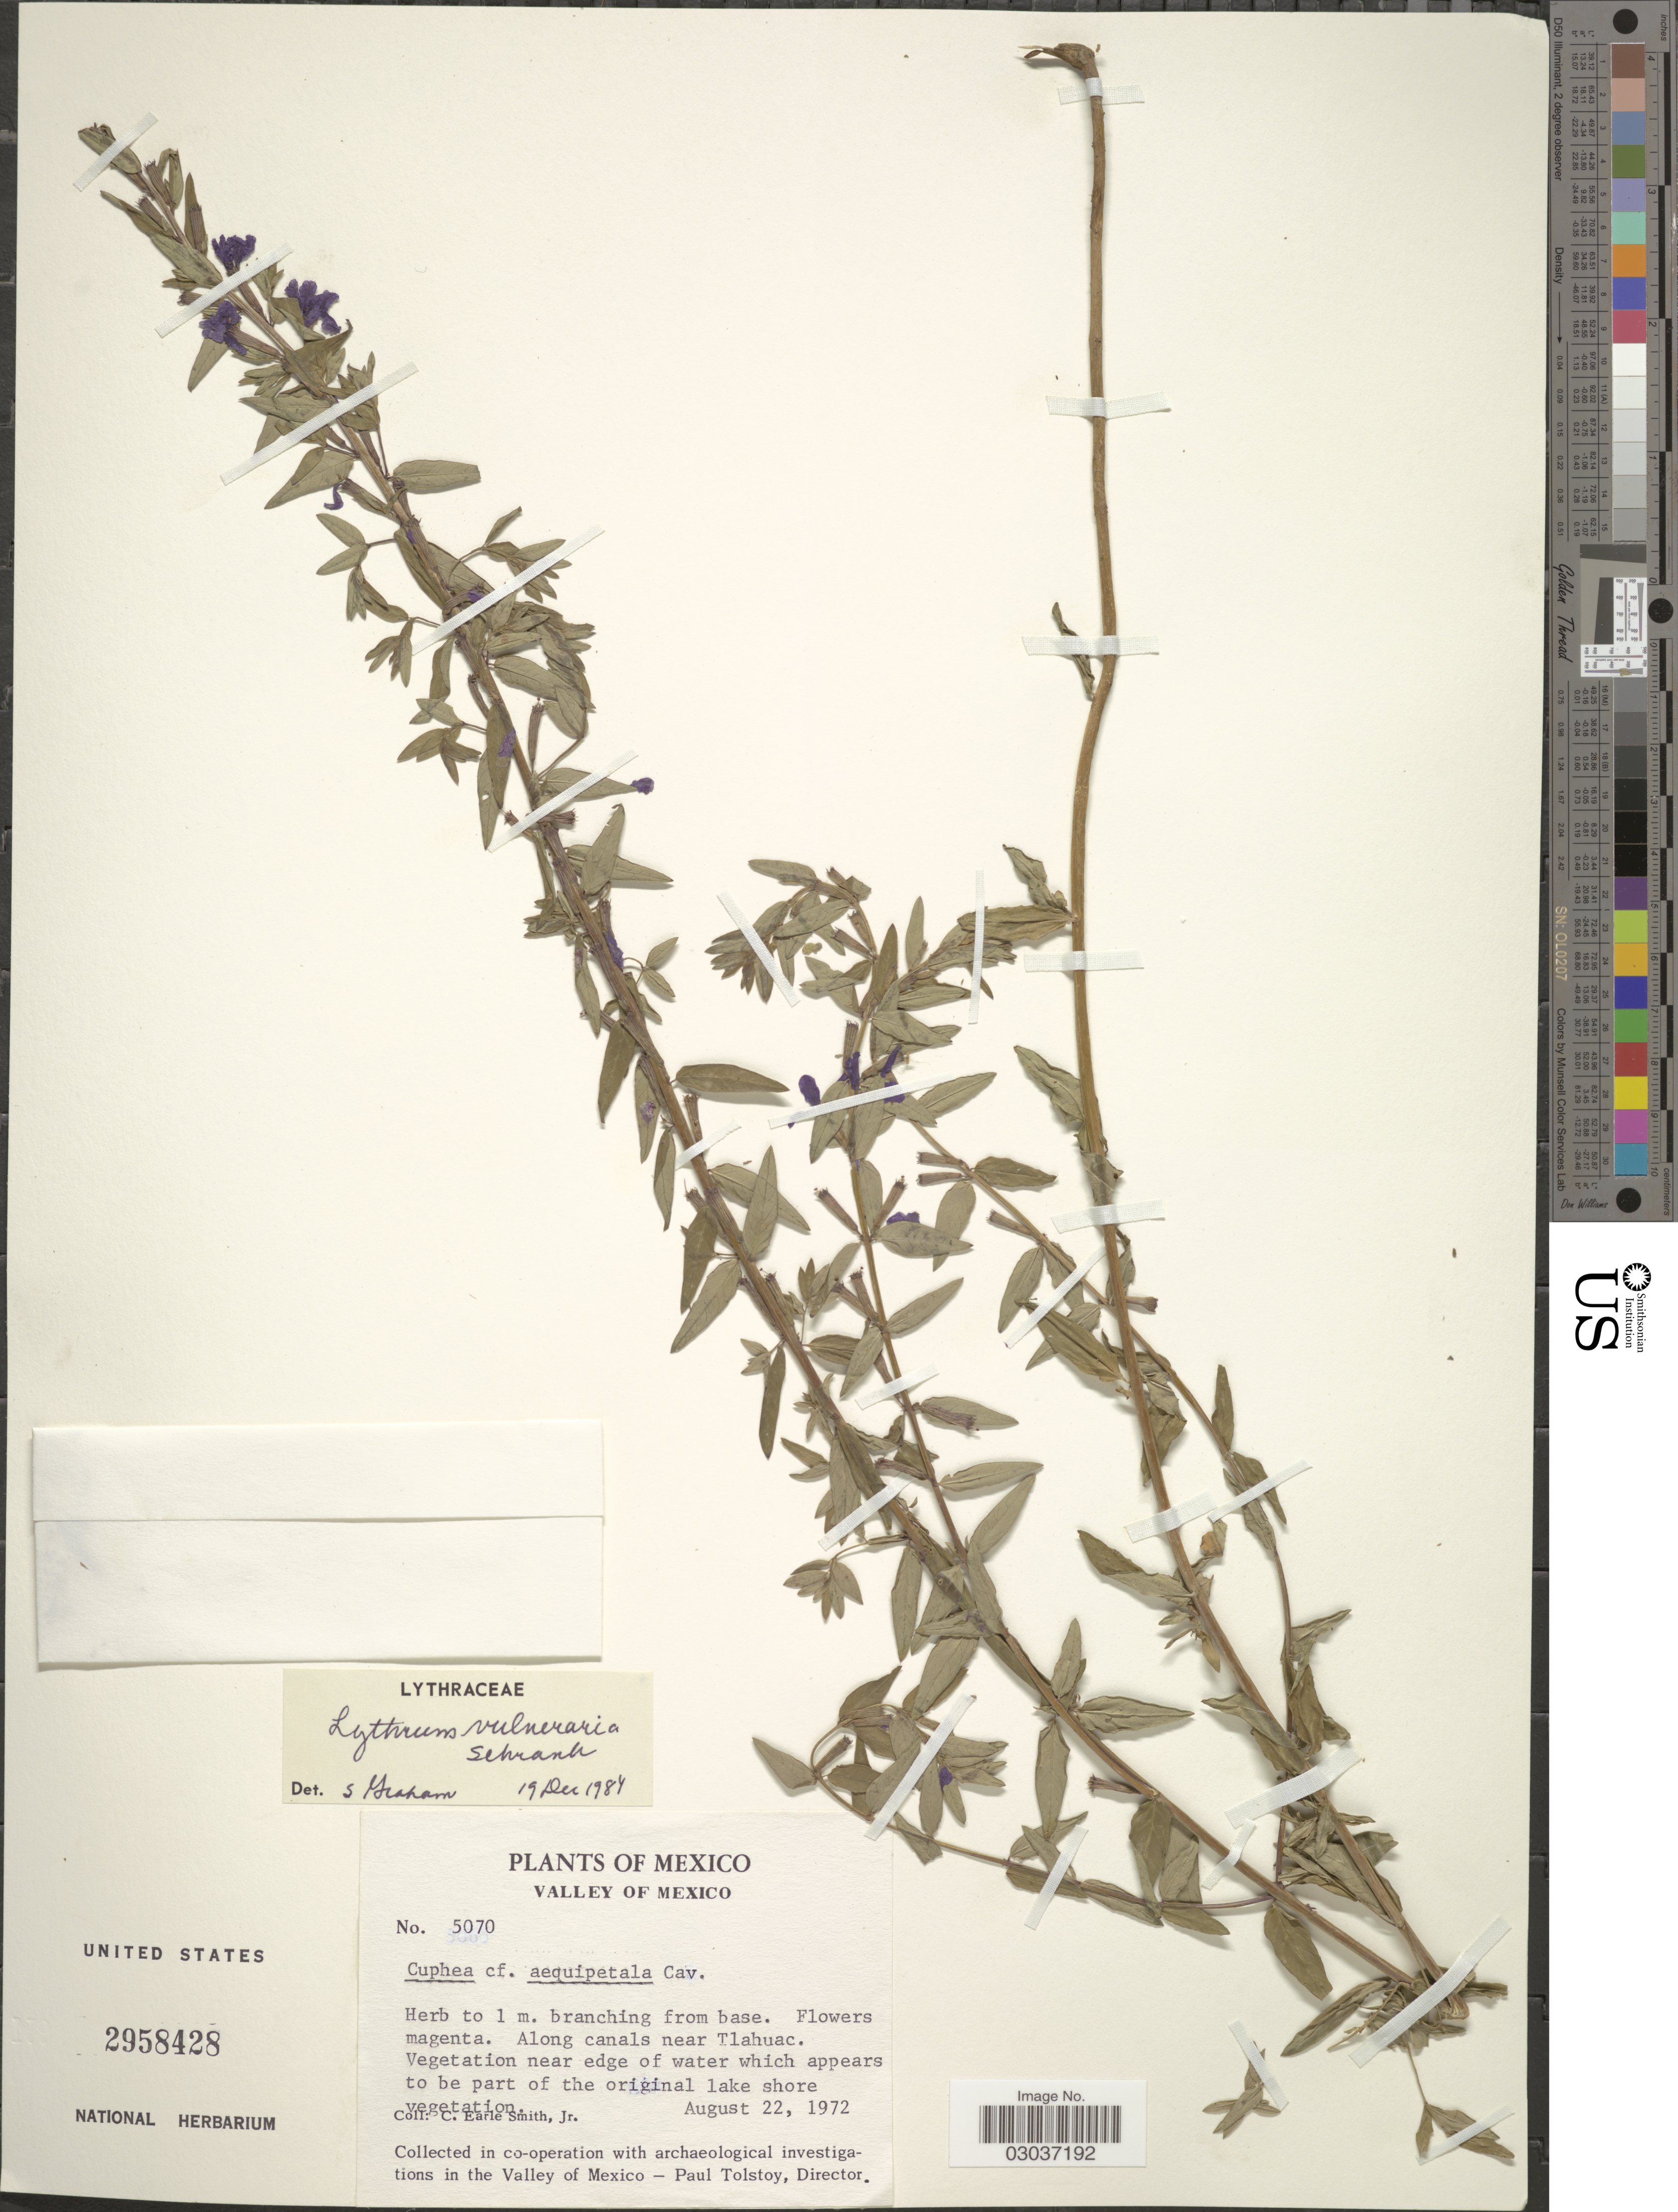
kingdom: Plantae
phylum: Tracheophyta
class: Magnoliopsida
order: Myrtales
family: Lythraceae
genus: Lythrum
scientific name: Lythrum vulneraria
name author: Aiton ex Schrank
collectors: C. E. Smith Jr.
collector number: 5070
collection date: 1972-08-22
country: Mexico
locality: Valley of Mexico. Along canals near Tlahuac.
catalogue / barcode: US 2958428